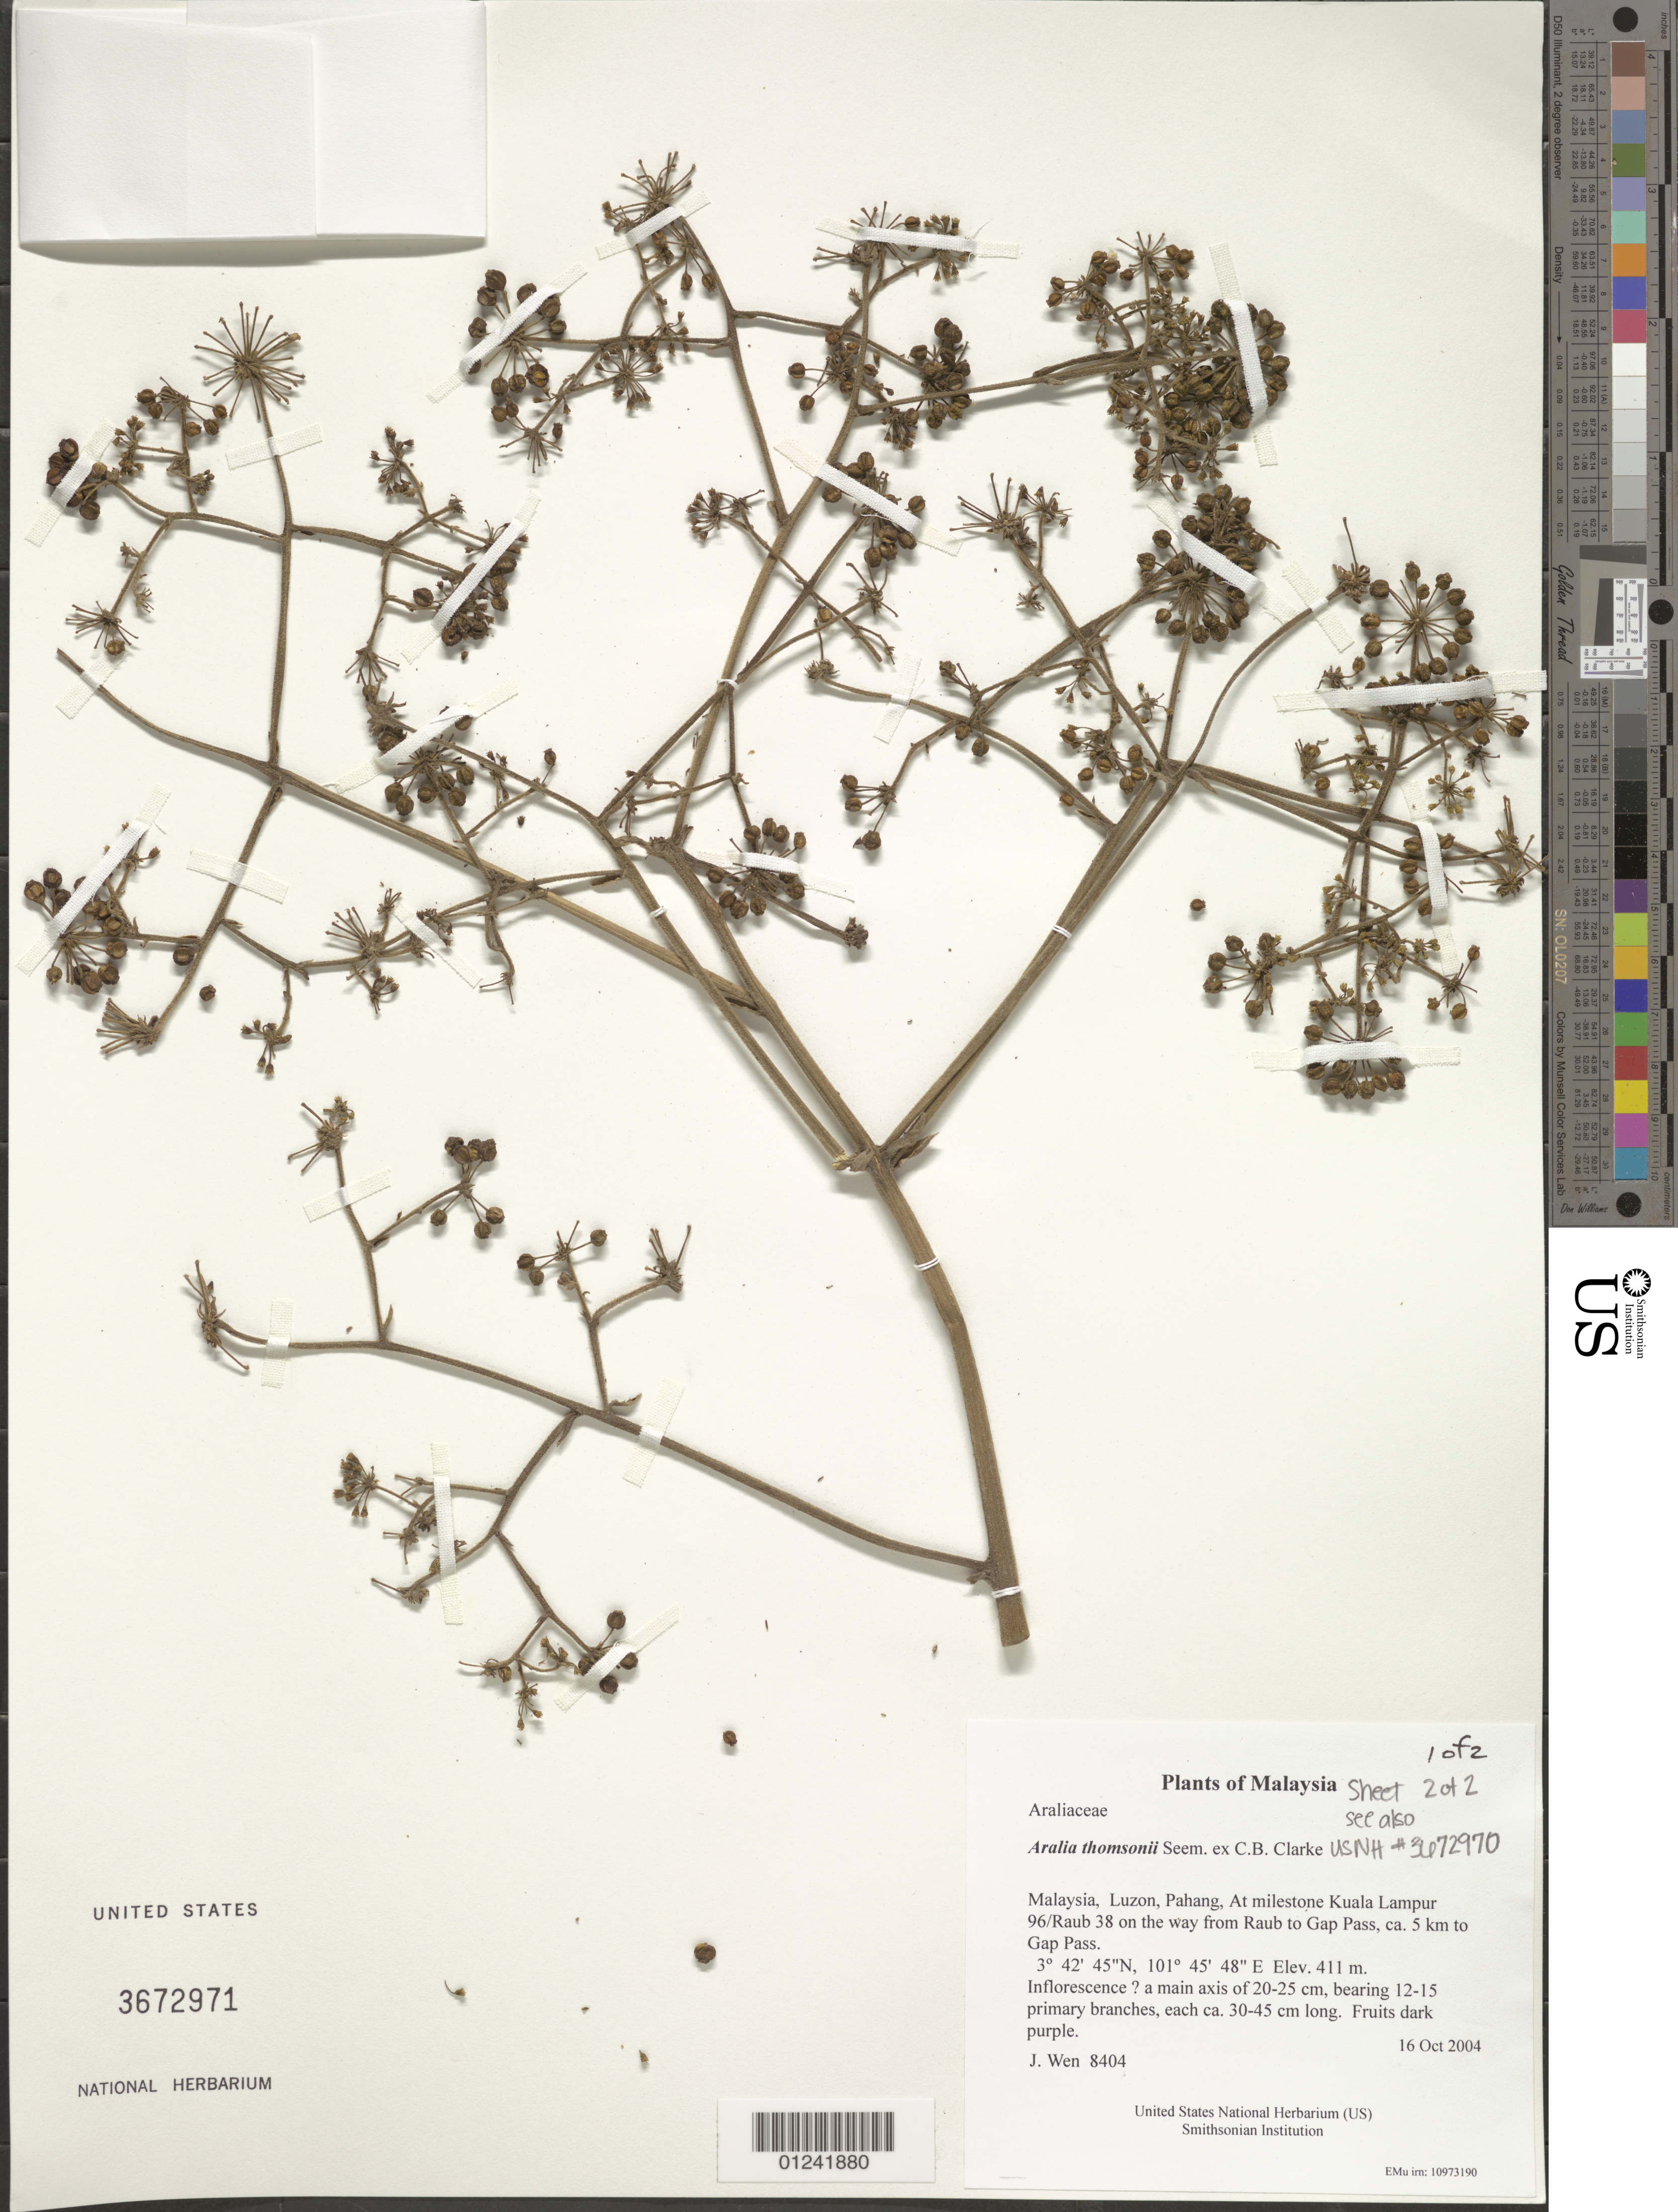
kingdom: Plantae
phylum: Tracheophyta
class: Magnoliopsida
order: Apiales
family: Araliaceae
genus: Aralia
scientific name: Aralia thomsonii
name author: Seem. ex C.B. Clarke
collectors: J. Wen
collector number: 8404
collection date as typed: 16 Oct 2004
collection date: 2004-10-16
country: Malaysia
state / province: Pahang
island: Luzon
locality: At milestone Kuala Lampur 96/Raub 38 on the way from Raub to Gap Pass, ca. 5 km to Gap Pass.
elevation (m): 411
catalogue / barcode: US 3672971